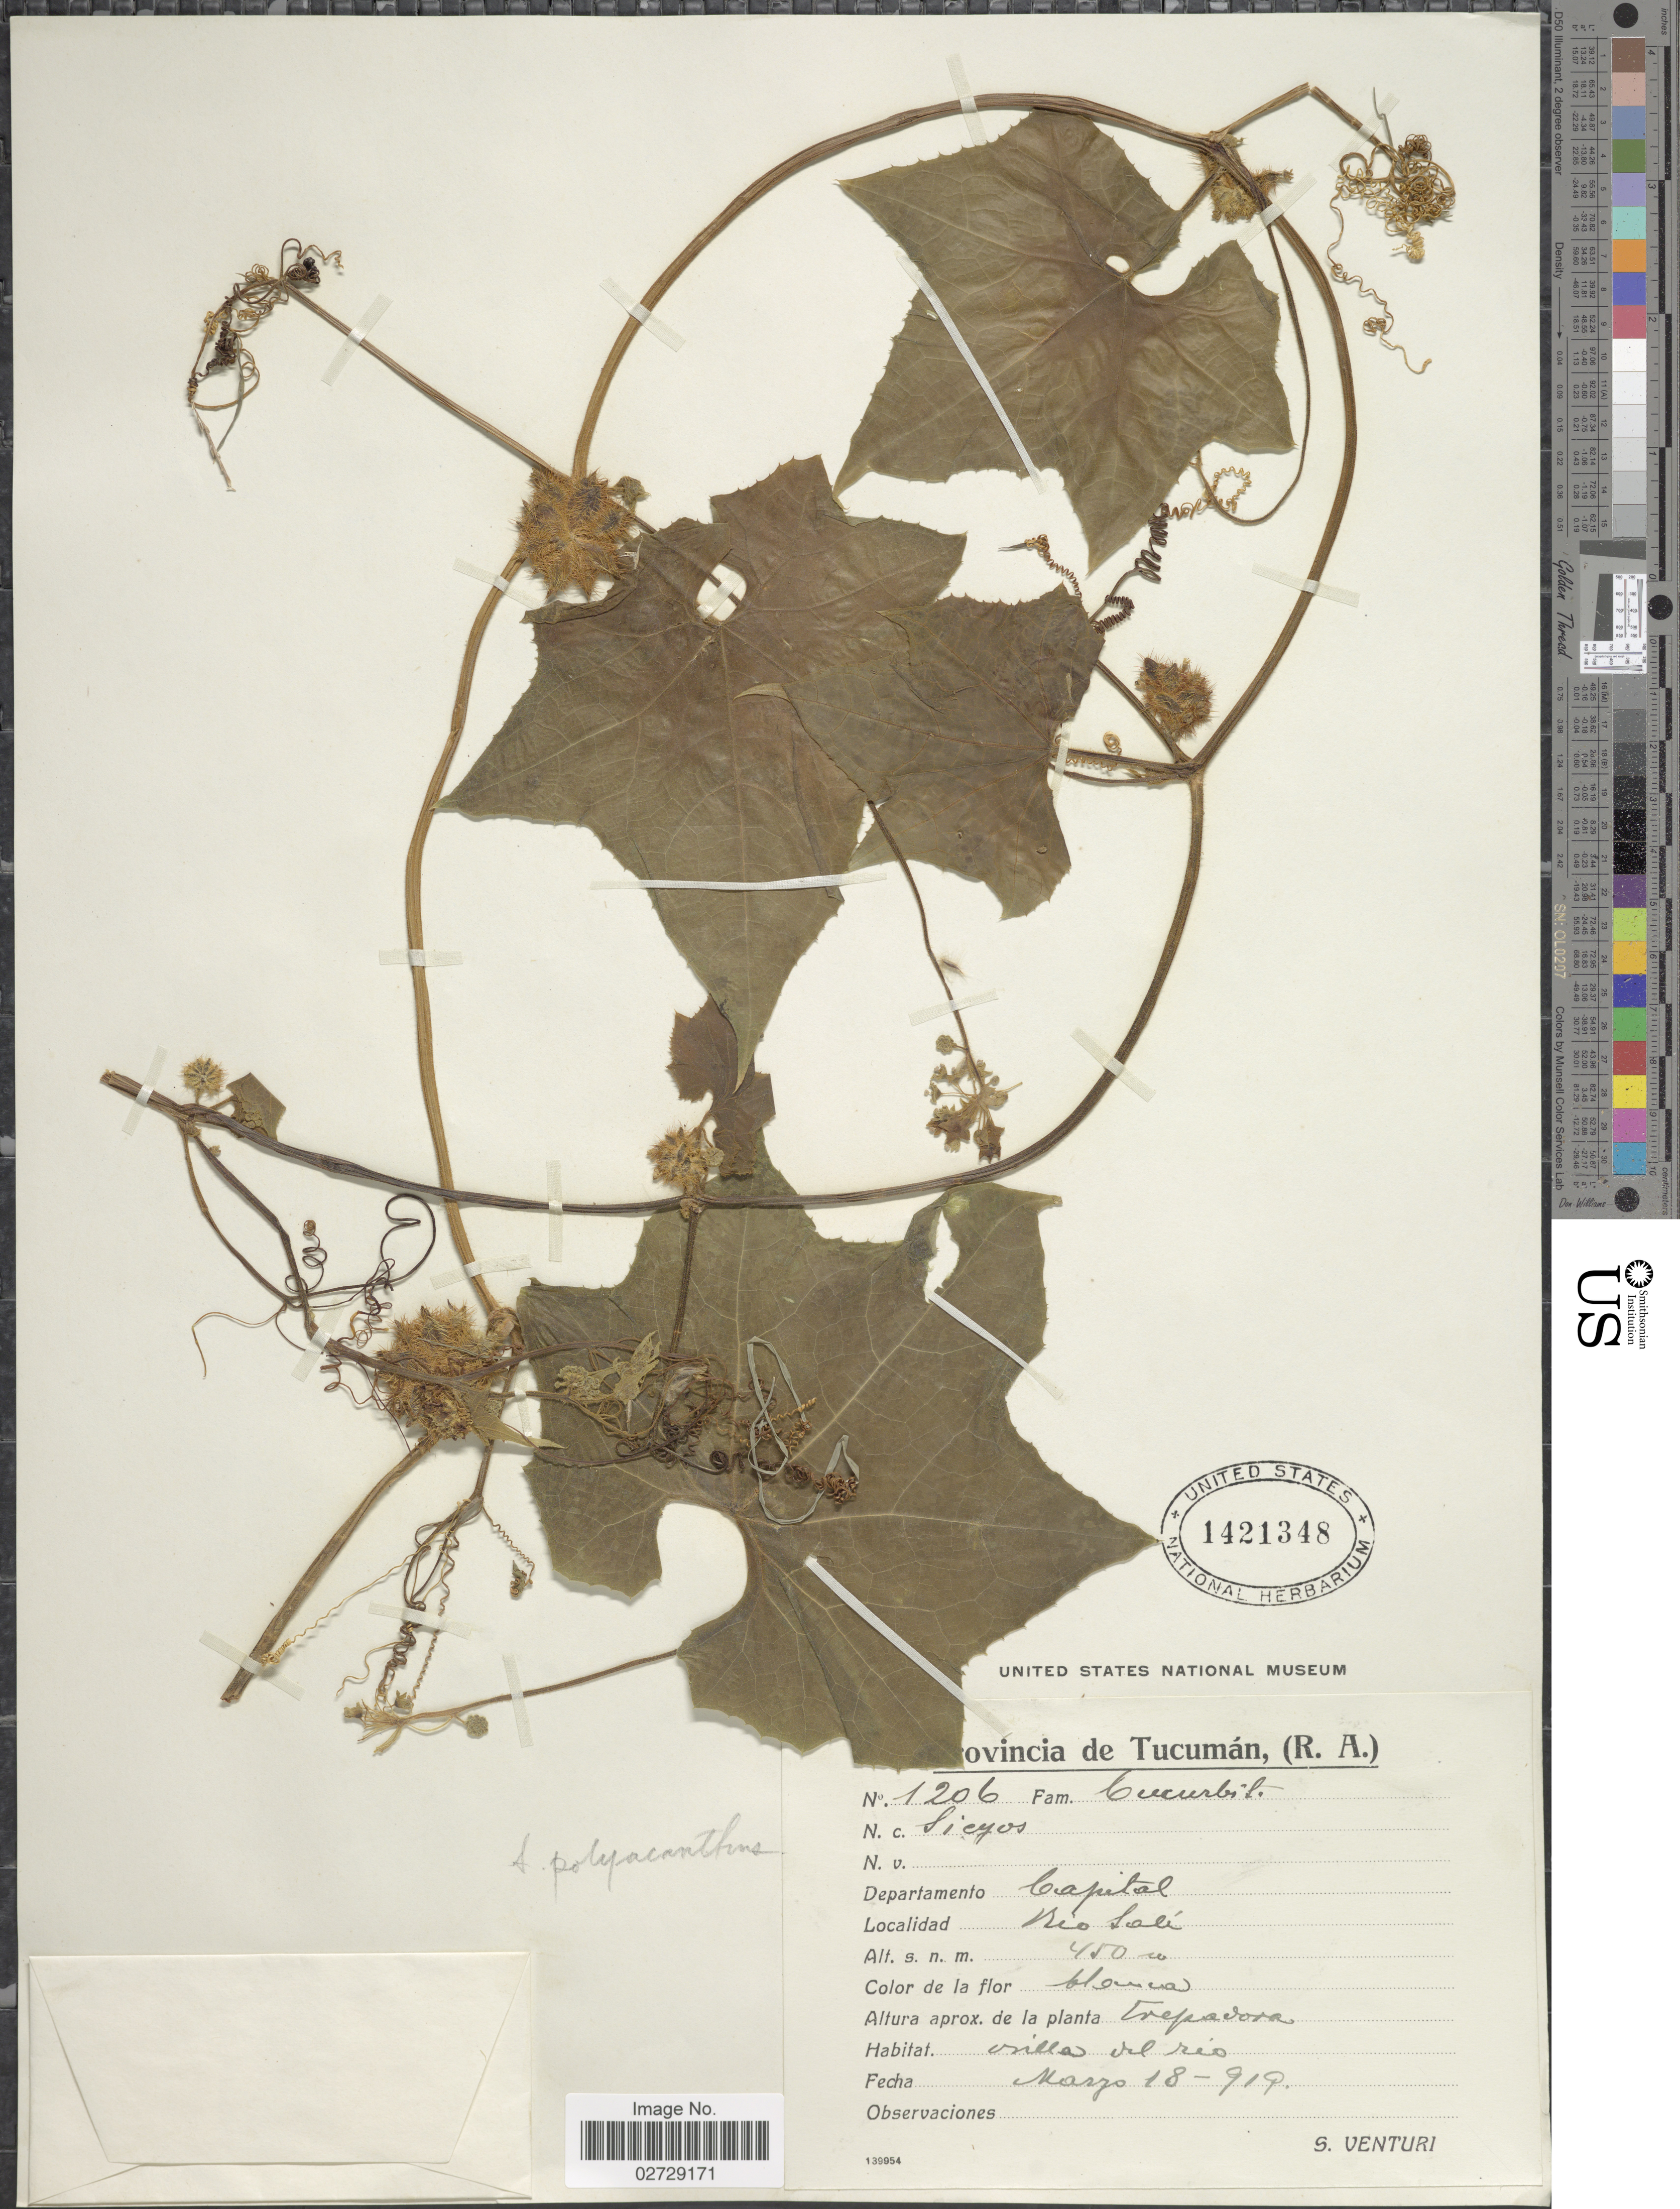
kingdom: Plantae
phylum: Tracheophyta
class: Magnoliopsida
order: Cucurbitales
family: Cucurbitaceae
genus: Sicyos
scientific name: Sicyos polyacanthos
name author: Cogn.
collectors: S. Venturi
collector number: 1206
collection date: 1919-03-18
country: Argentina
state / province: Tucuman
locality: Provincia de Tucuman, (R.A.), Departamento Capital, Rio Sali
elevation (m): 450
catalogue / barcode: US 1421348